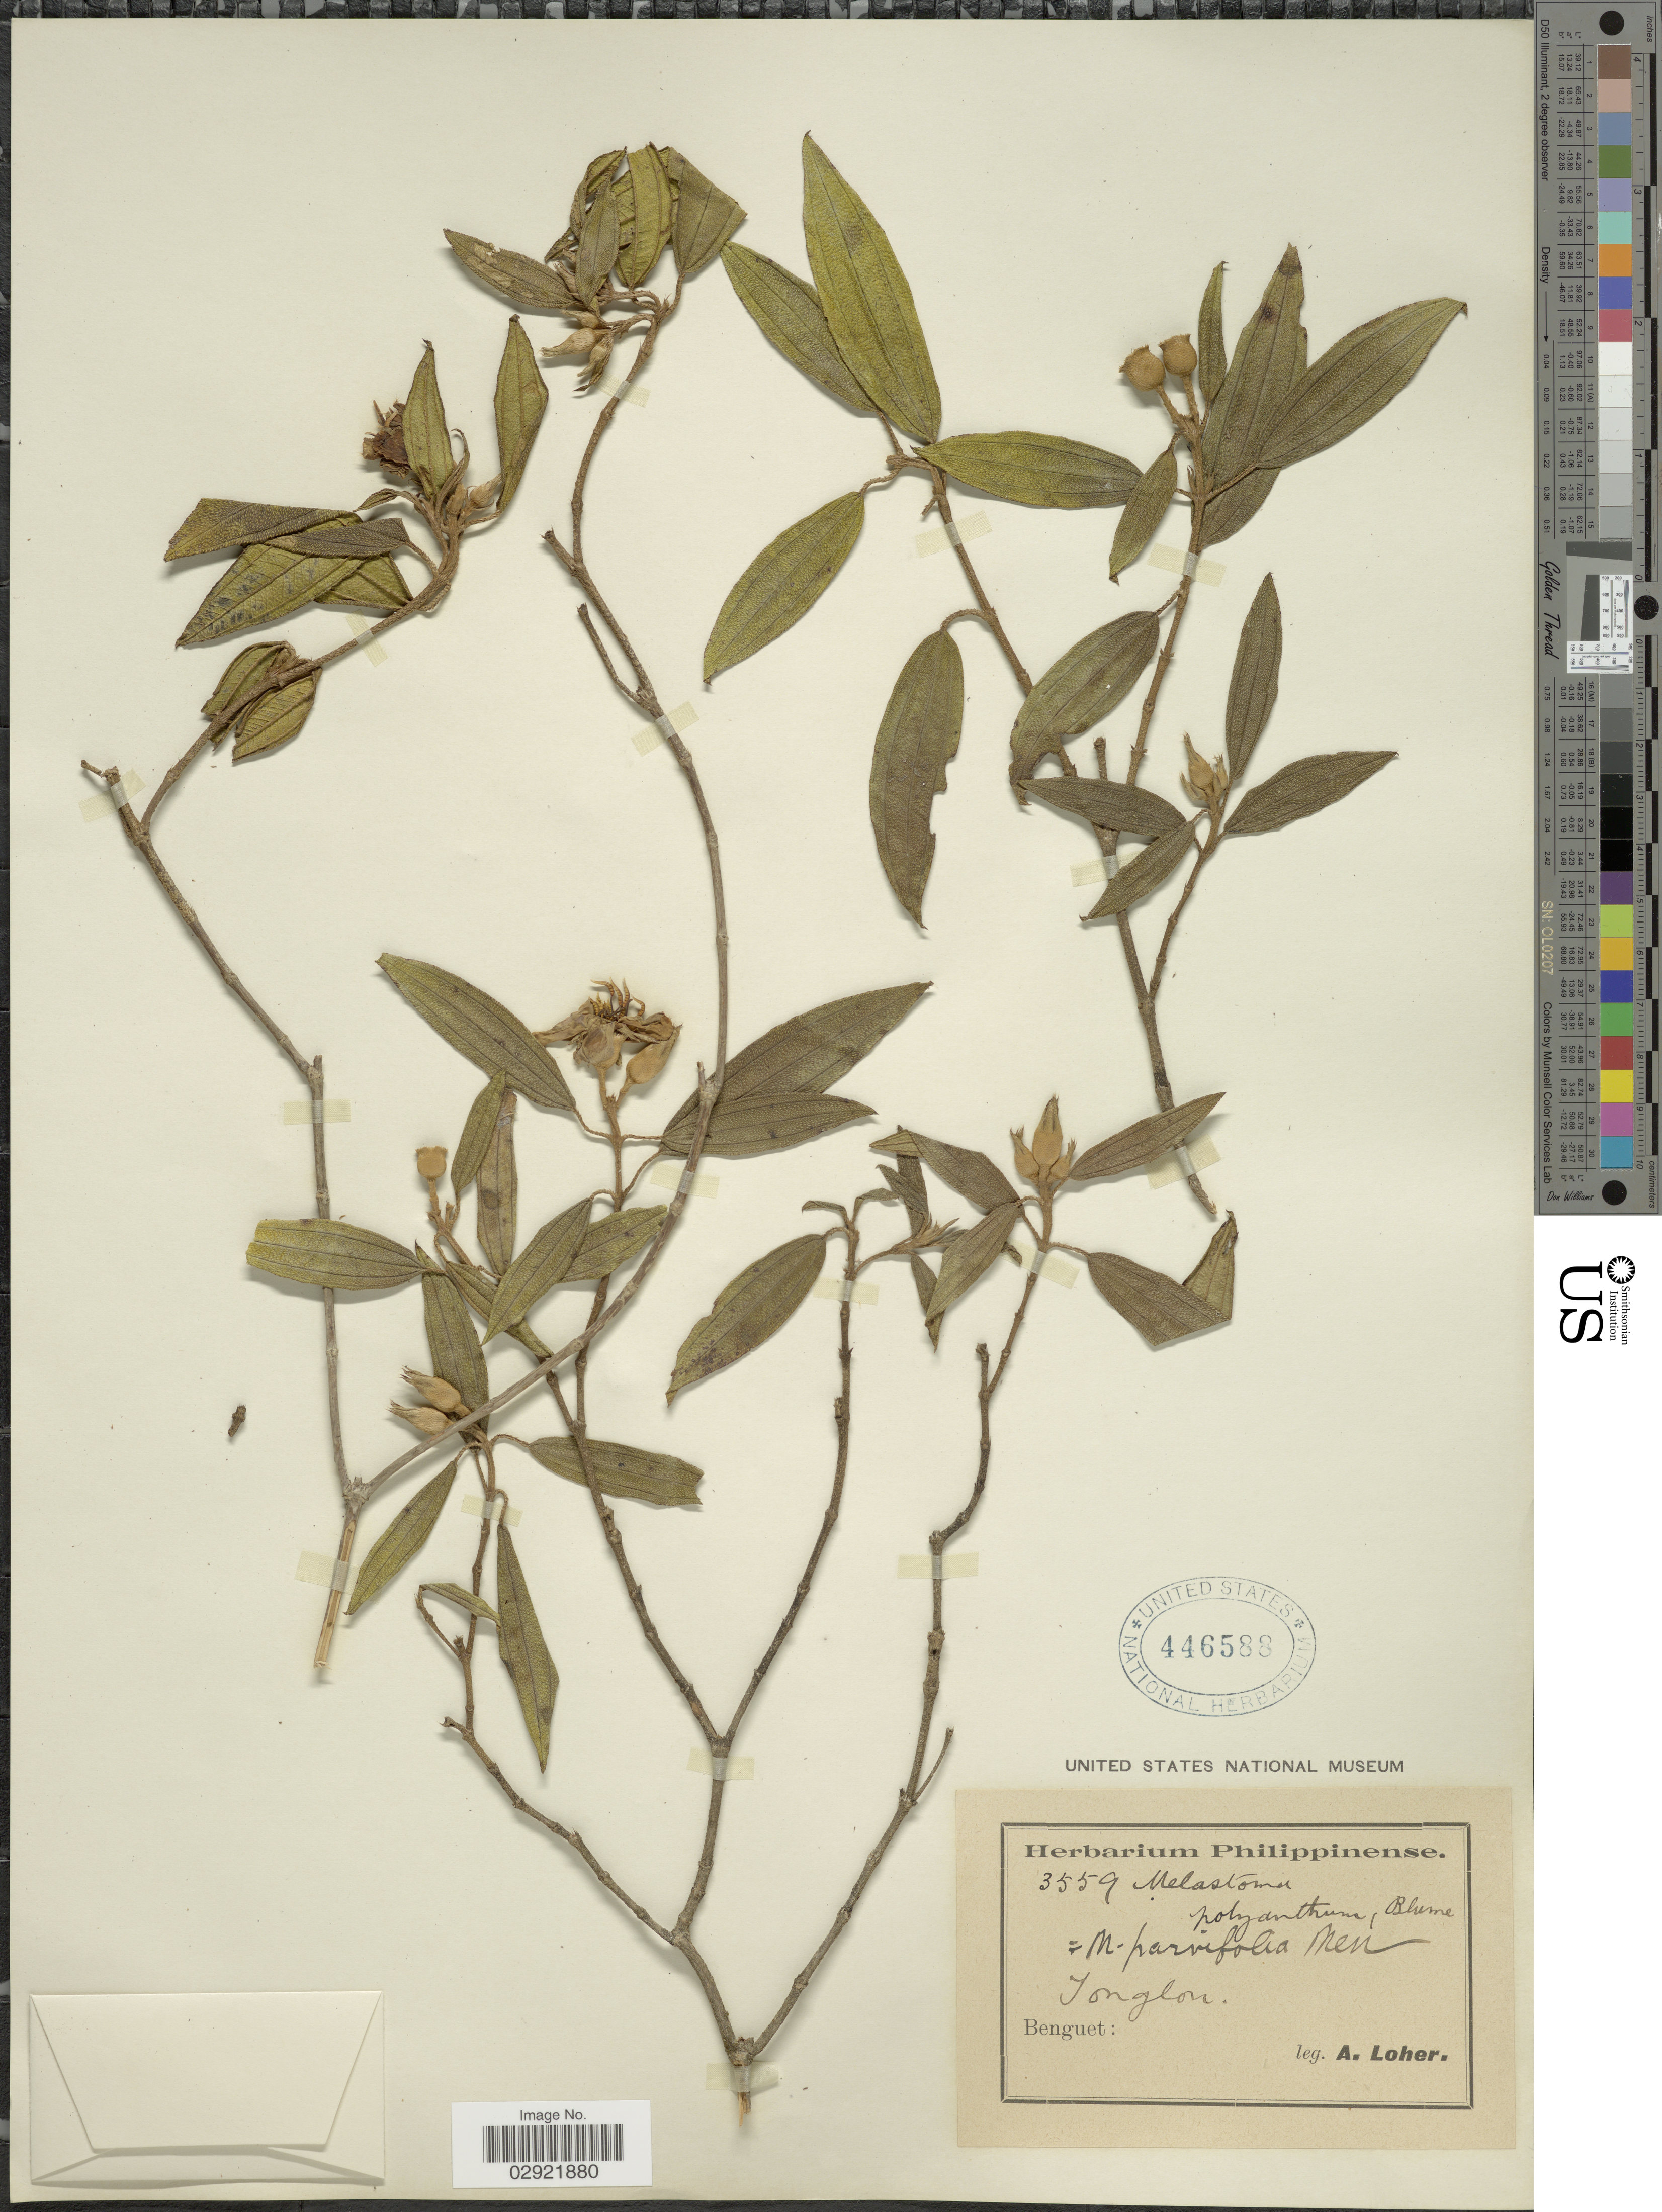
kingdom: Plantae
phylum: Tracheophyta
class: Magnoliopsida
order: Myrtales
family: Melastomataceae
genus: Melastoma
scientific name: Melastoma malabathricum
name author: L.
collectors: A. Loher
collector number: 3559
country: Philippines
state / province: Cordillera (Administrative Region)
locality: Tonglon. Benguet.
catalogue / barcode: US 446588